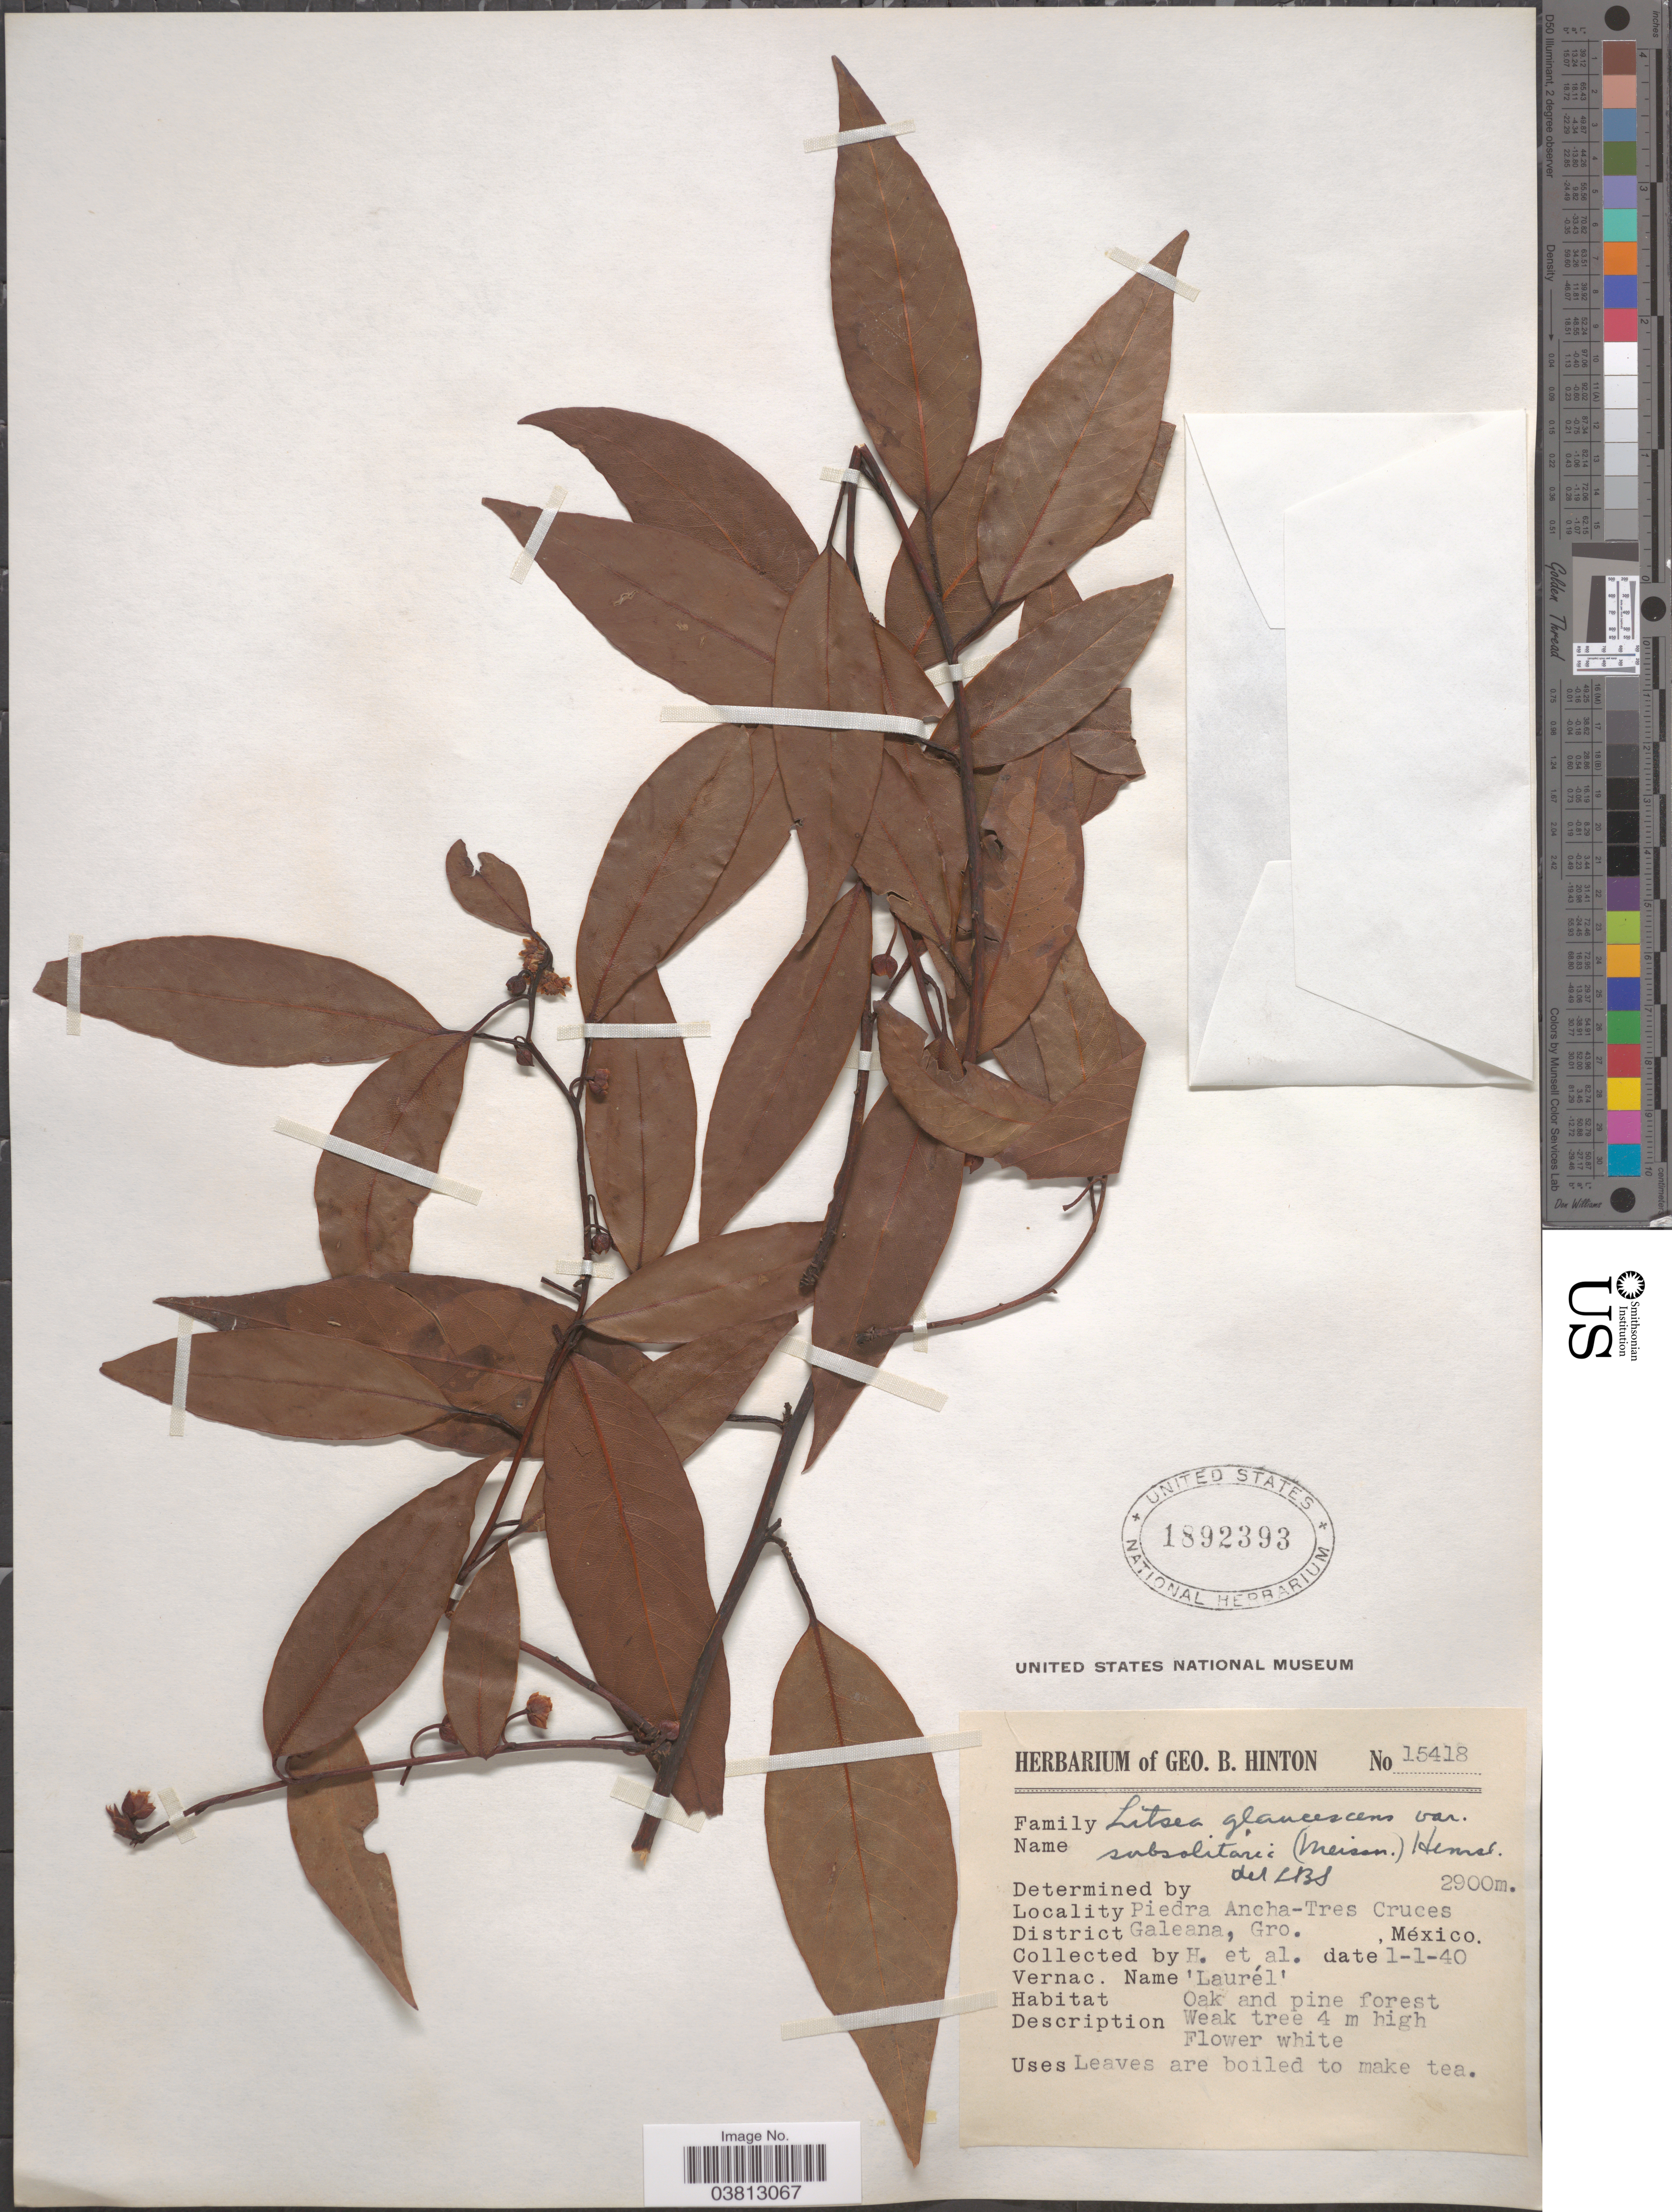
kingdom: Plantae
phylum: Tracheophyta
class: Magnoliopsida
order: Laurales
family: Lauraceae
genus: Litsea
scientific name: Litsea glaucescens var. subsolitaria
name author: Kunth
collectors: G. B. Hinton & et al.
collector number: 15418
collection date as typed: Transcribed d/m/y: 1/1/40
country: Mexico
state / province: Guerrero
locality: Piedra Ancha-Tres Cruces. District Galeana.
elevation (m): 2900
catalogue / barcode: US 1892393